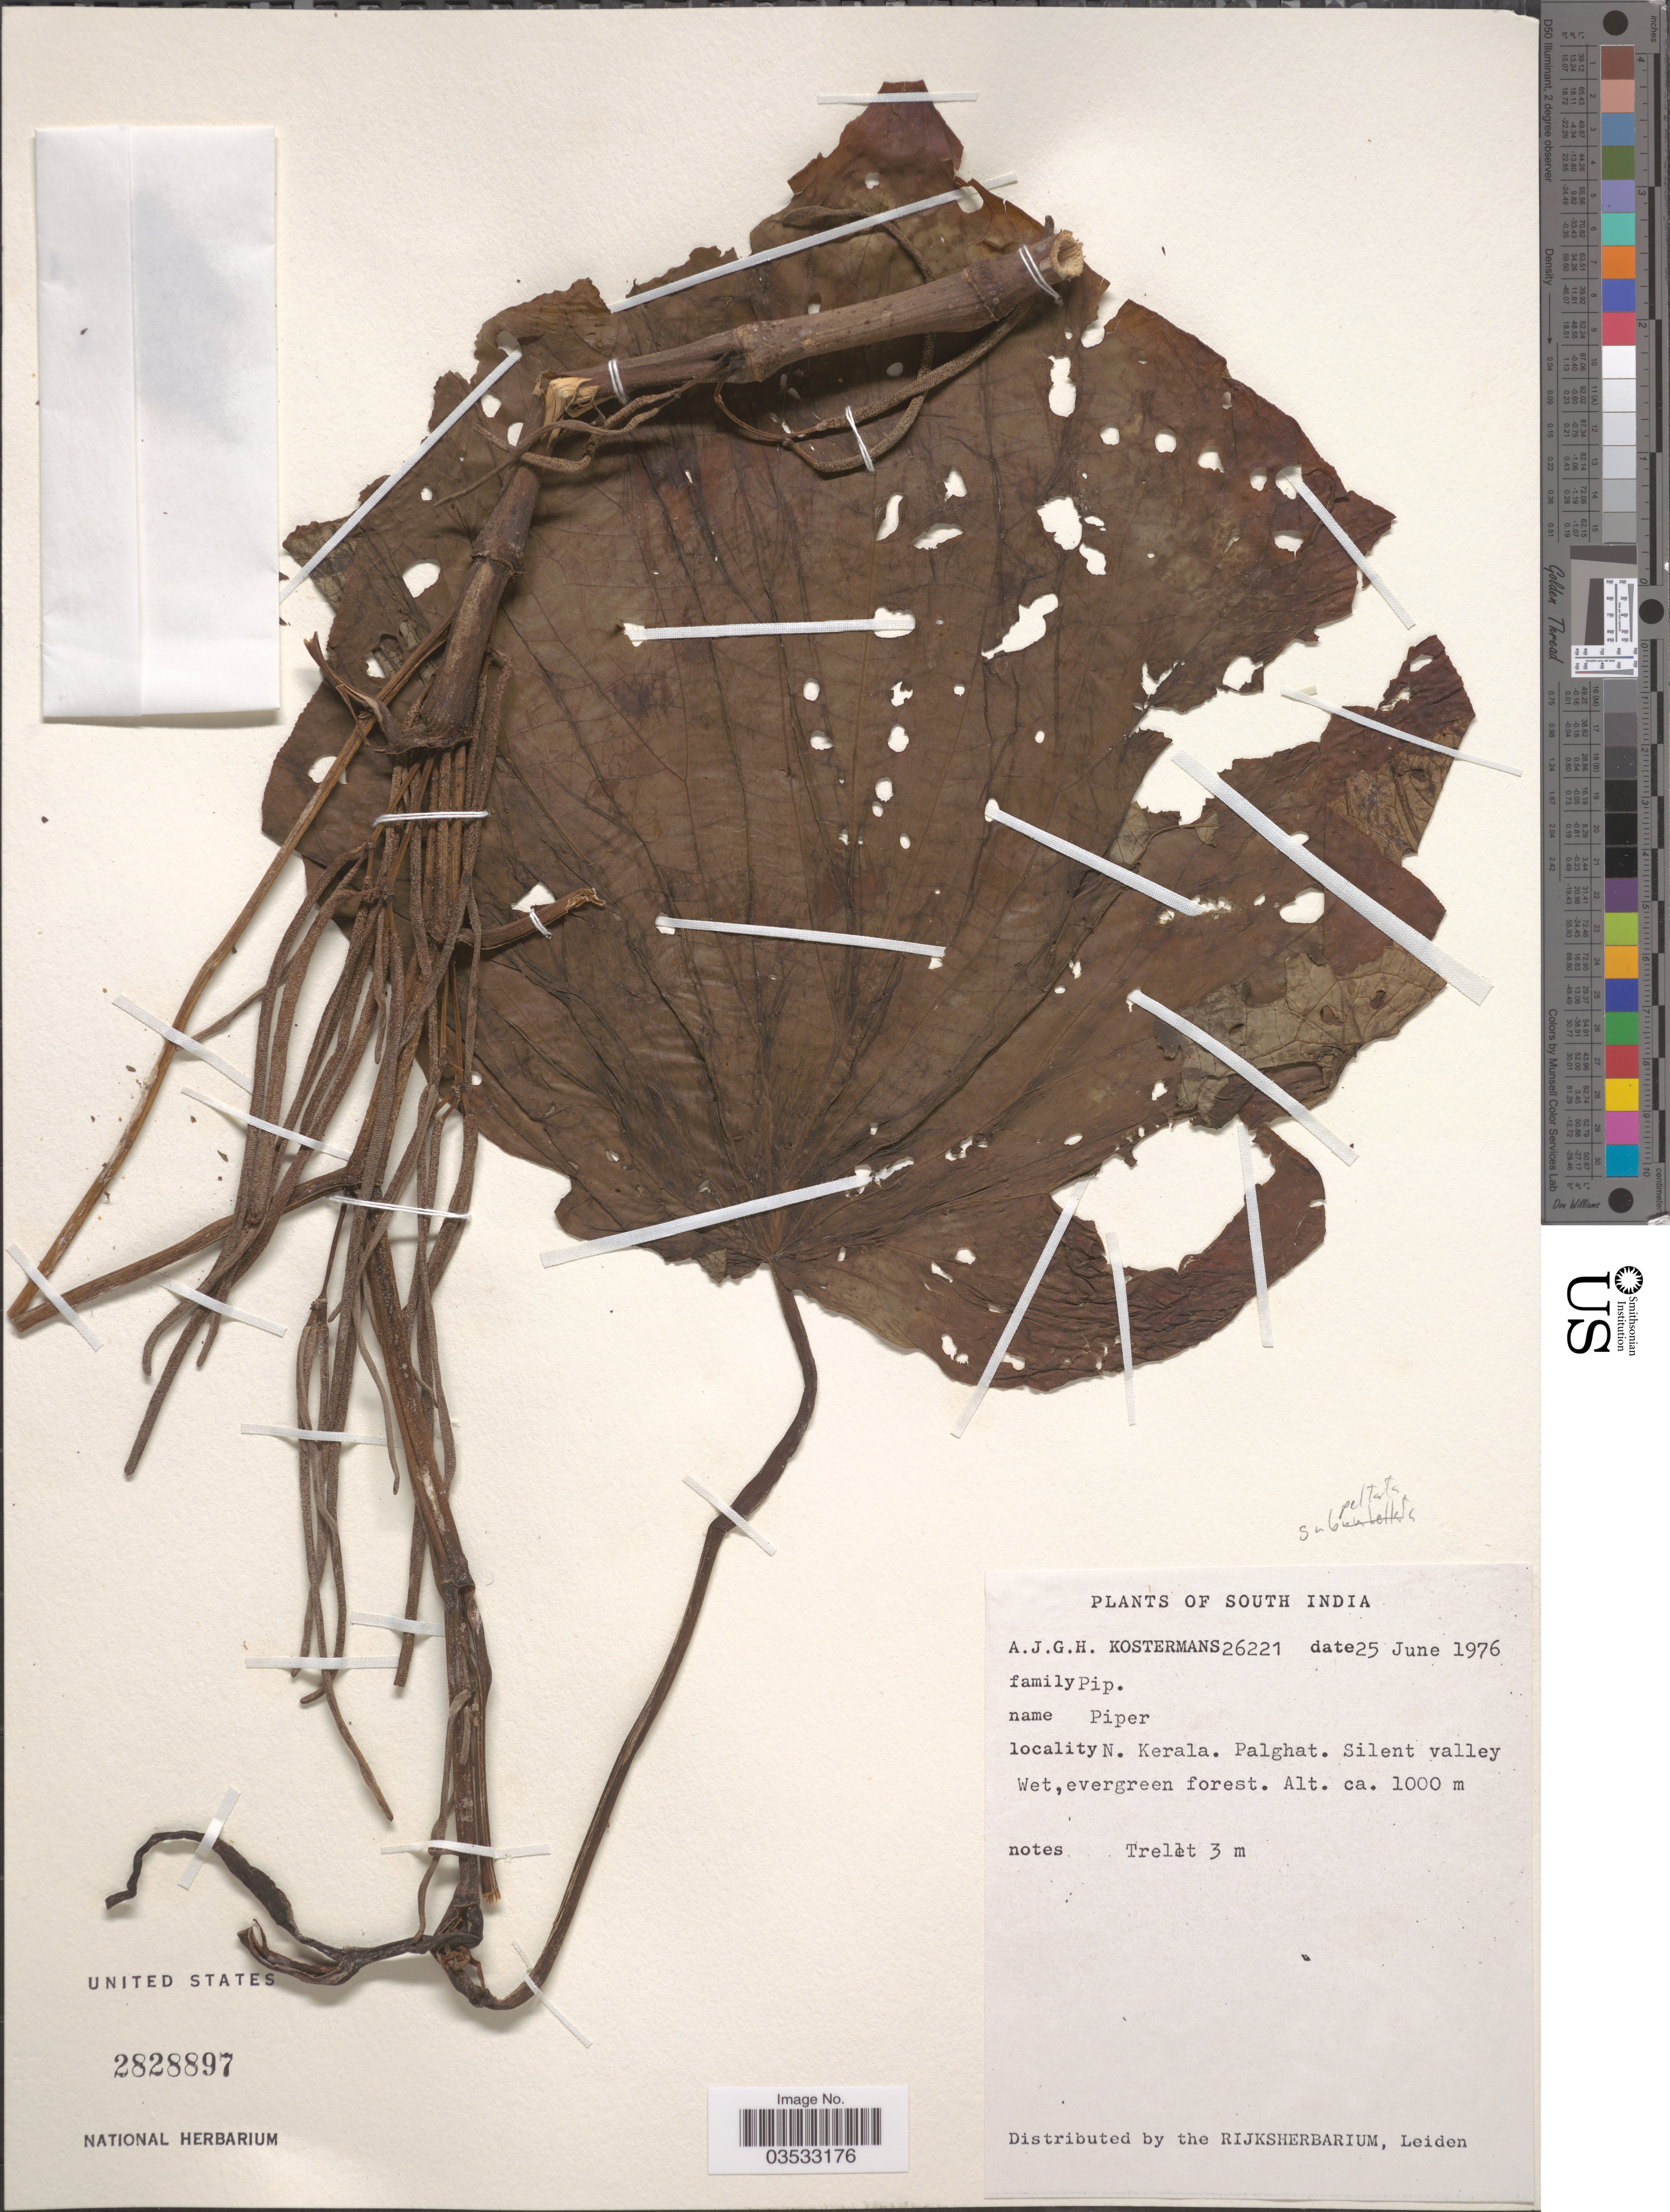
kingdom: Plantae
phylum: Tracheophyta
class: Magnoliopsida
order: Piperales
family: Piperaceae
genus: Piper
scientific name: Piper subpeltatum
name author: Willd.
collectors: A. J. G. Kostermans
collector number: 26221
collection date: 1976-06-25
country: India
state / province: Kerala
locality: South India. N. Kerala. Palghat. Silent valley.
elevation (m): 1000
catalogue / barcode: US 2828897